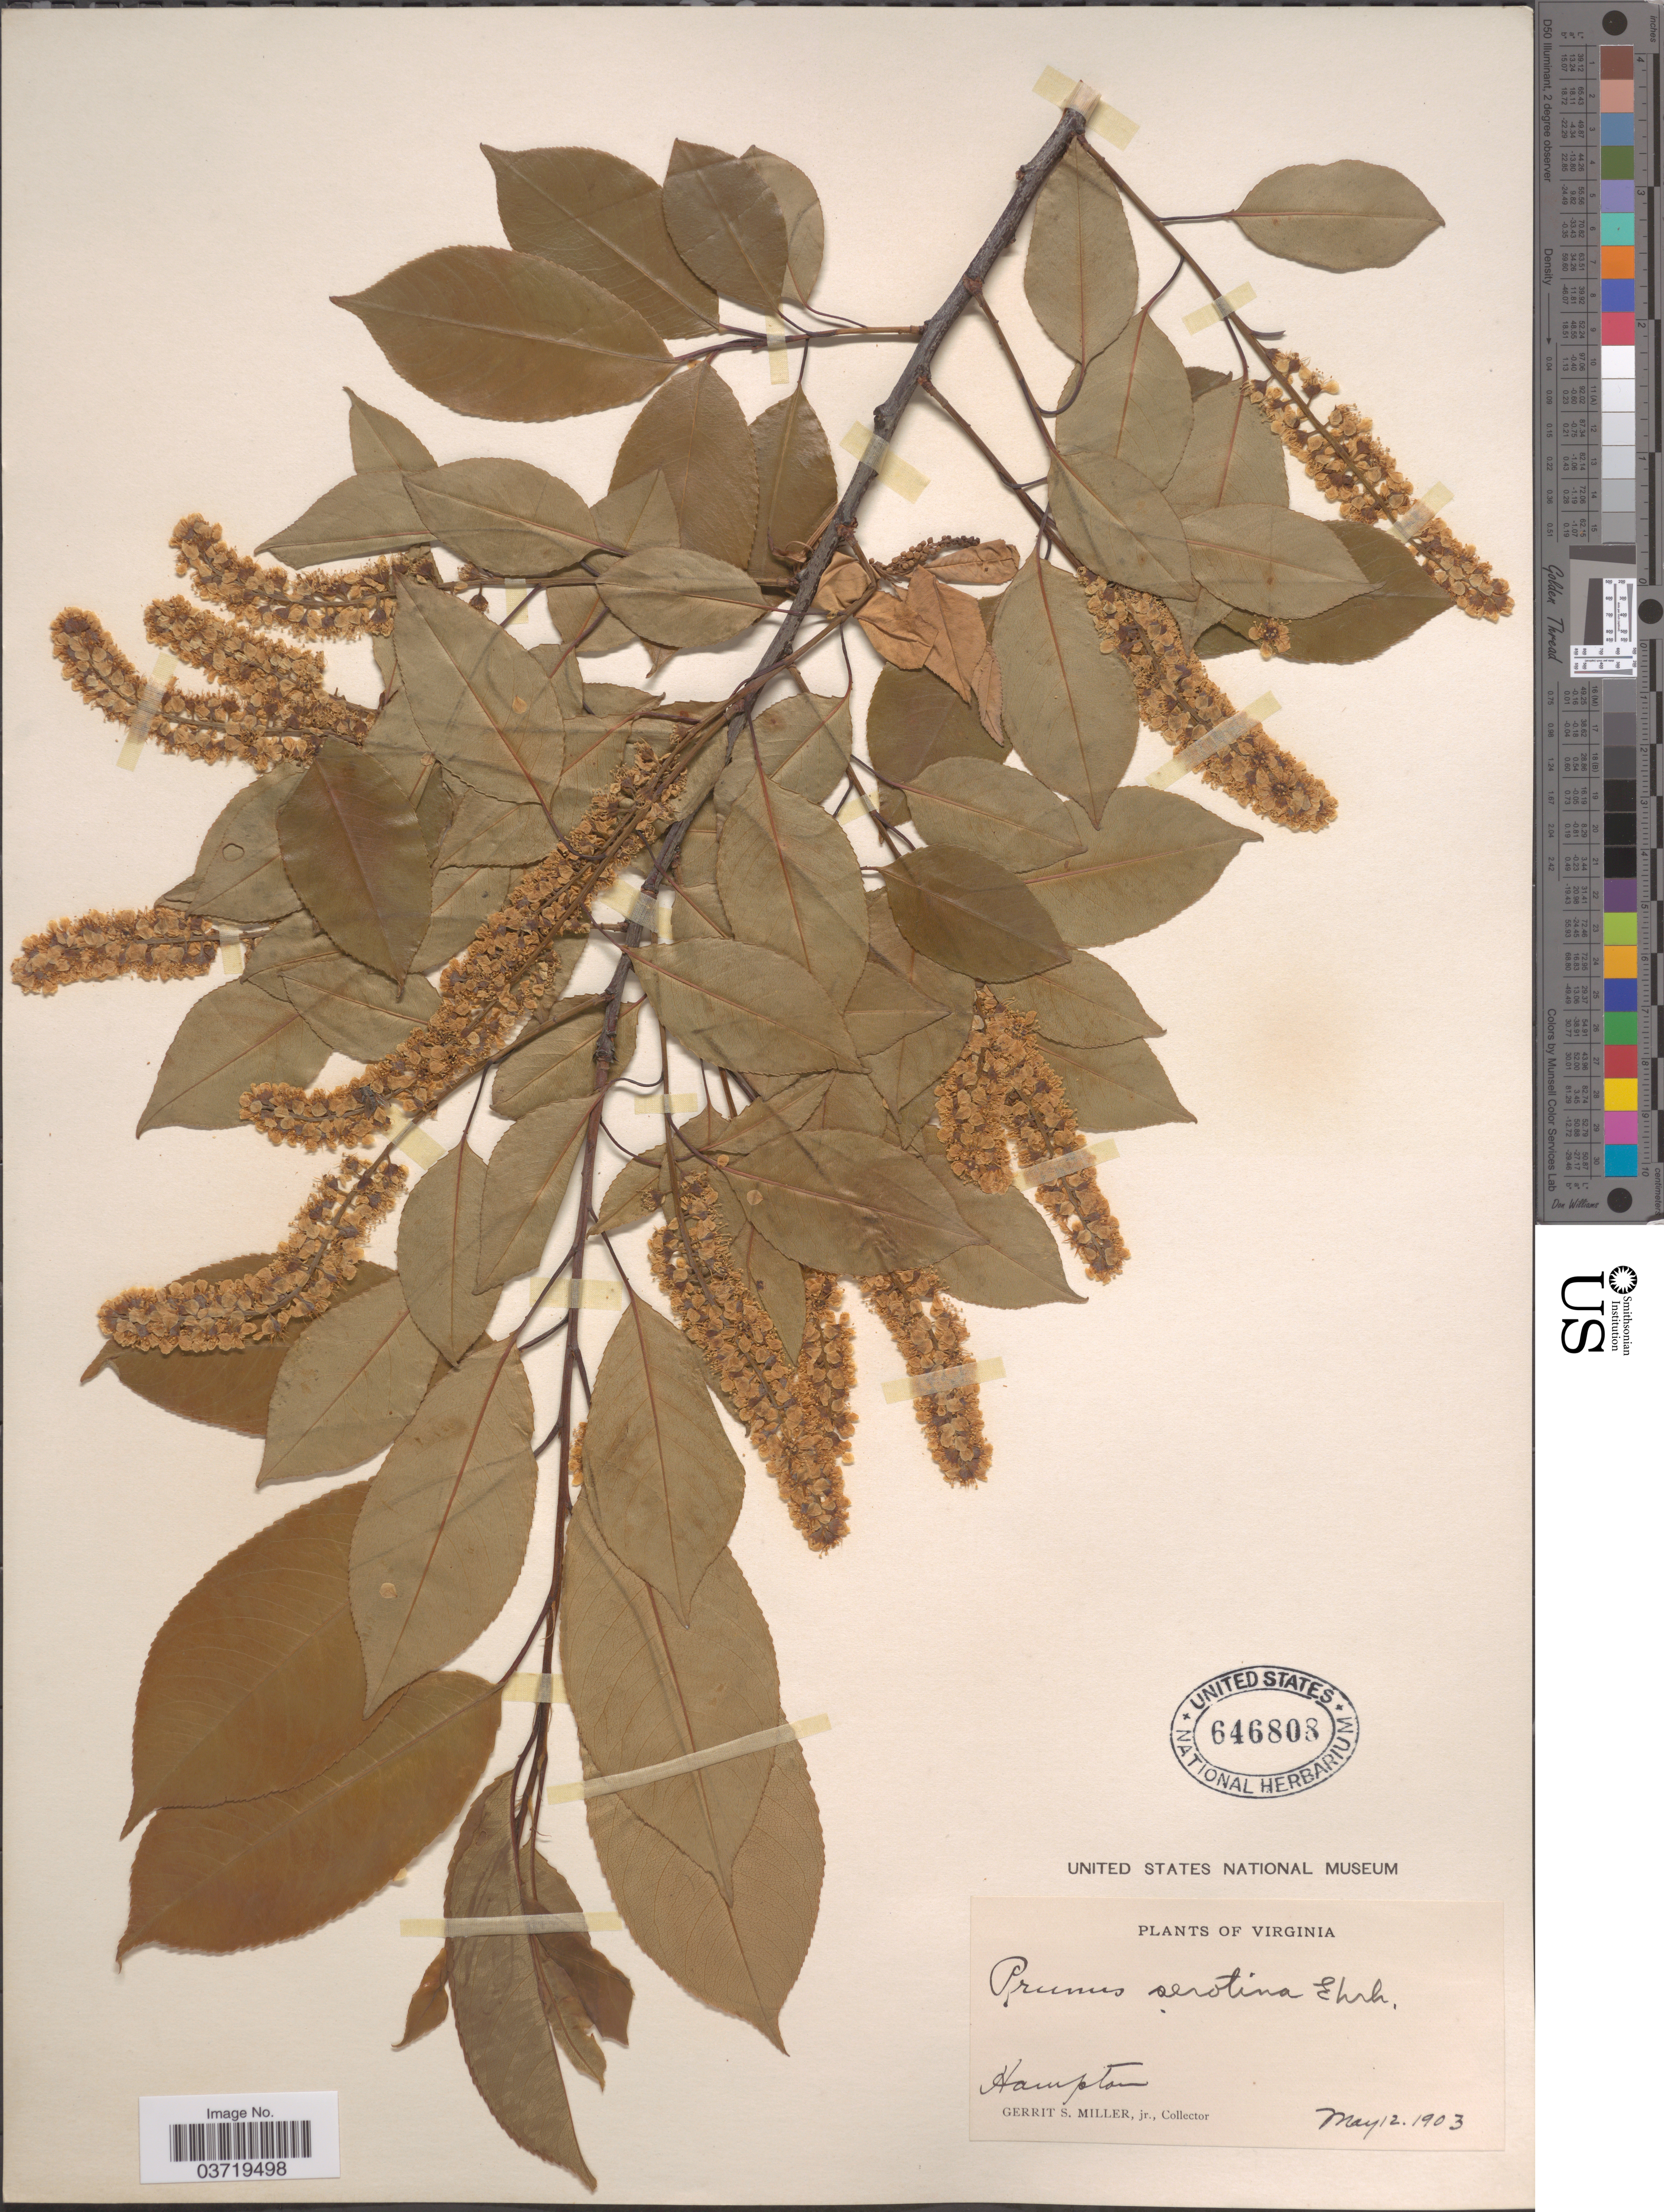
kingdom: Plantae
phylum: Tracheophyta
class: Magnoliopsida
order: Rosales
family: Rosaceae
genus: Prunus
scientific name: Prunus serotina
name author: Ehrh.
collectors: G. S. Miller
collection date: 1903-05-12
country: United States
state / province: Virginia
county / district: City of Hampton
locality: Hampton.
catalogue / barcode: US 646808